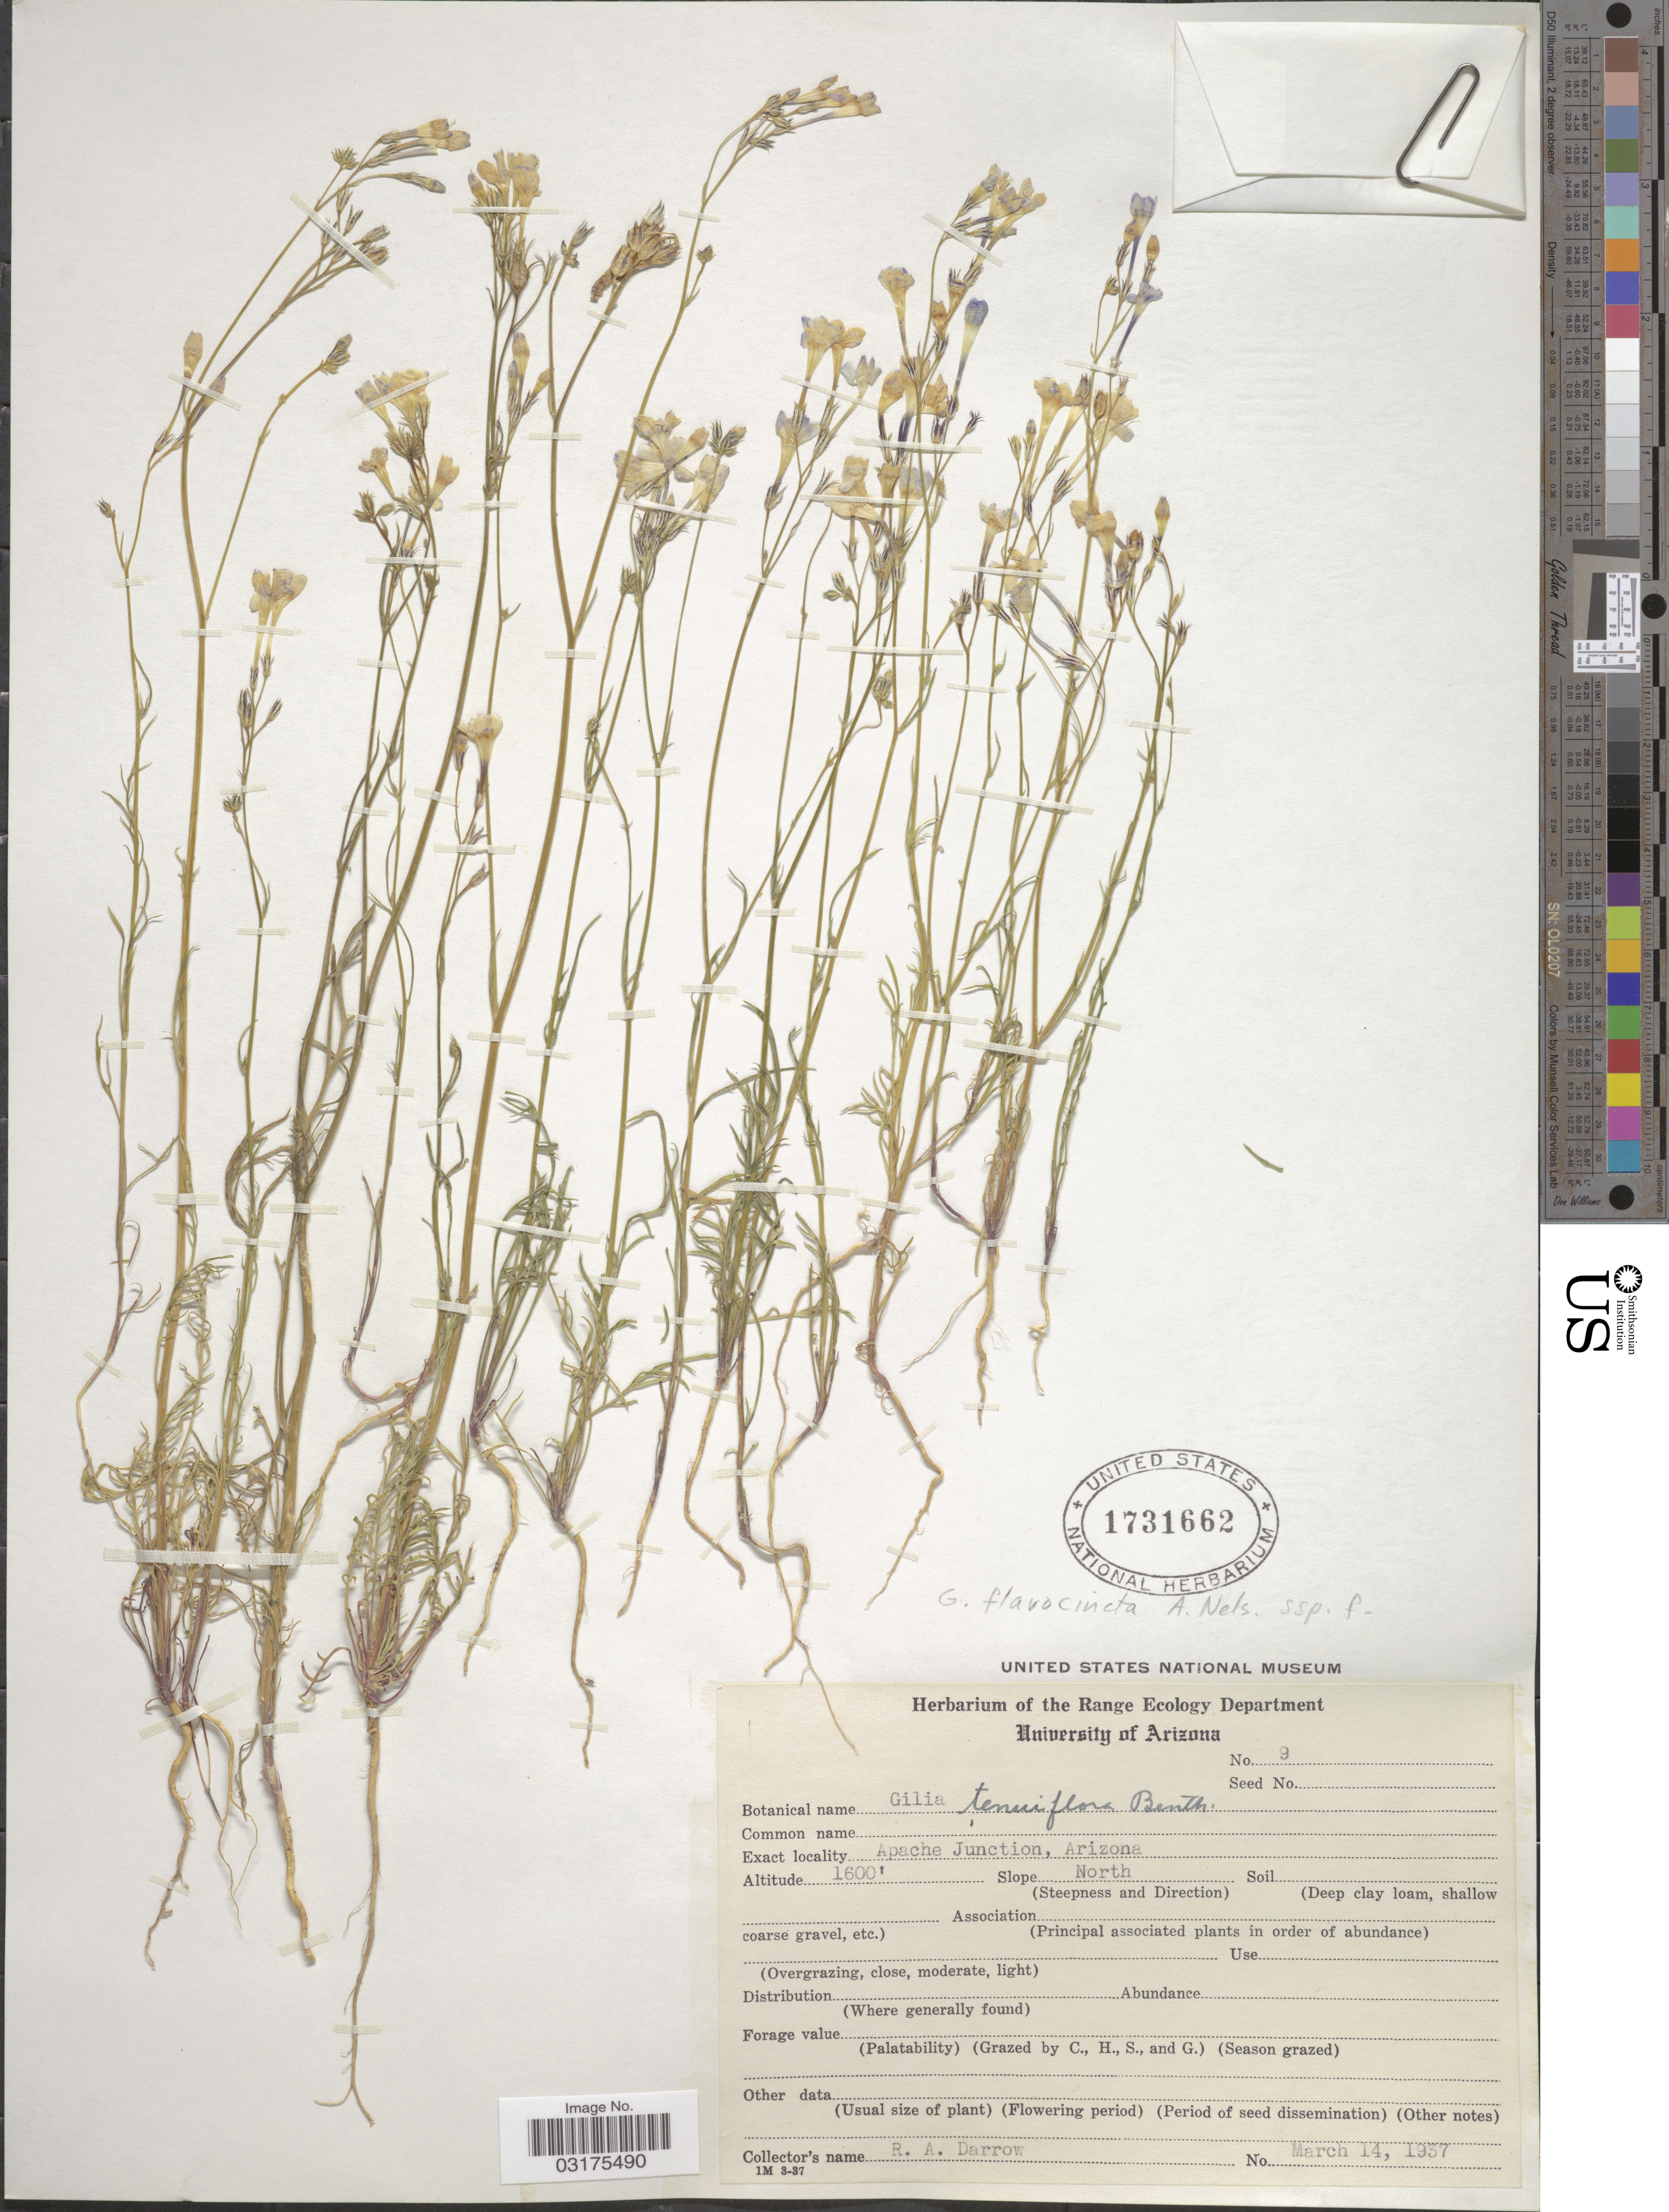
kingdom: Plantae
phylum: Tracheophyta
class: Magnoliopsida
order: Ericales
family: Polemoniaceae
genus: Gilia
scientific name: Gilia flavocincta subsp. flavocincta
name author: A. Nelson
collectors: R. A. Darrow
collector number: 9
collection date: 1937-03-14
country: United States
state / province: Arizona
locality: Apache Junction, Slope North.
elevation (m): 488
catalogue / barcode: US 1731662